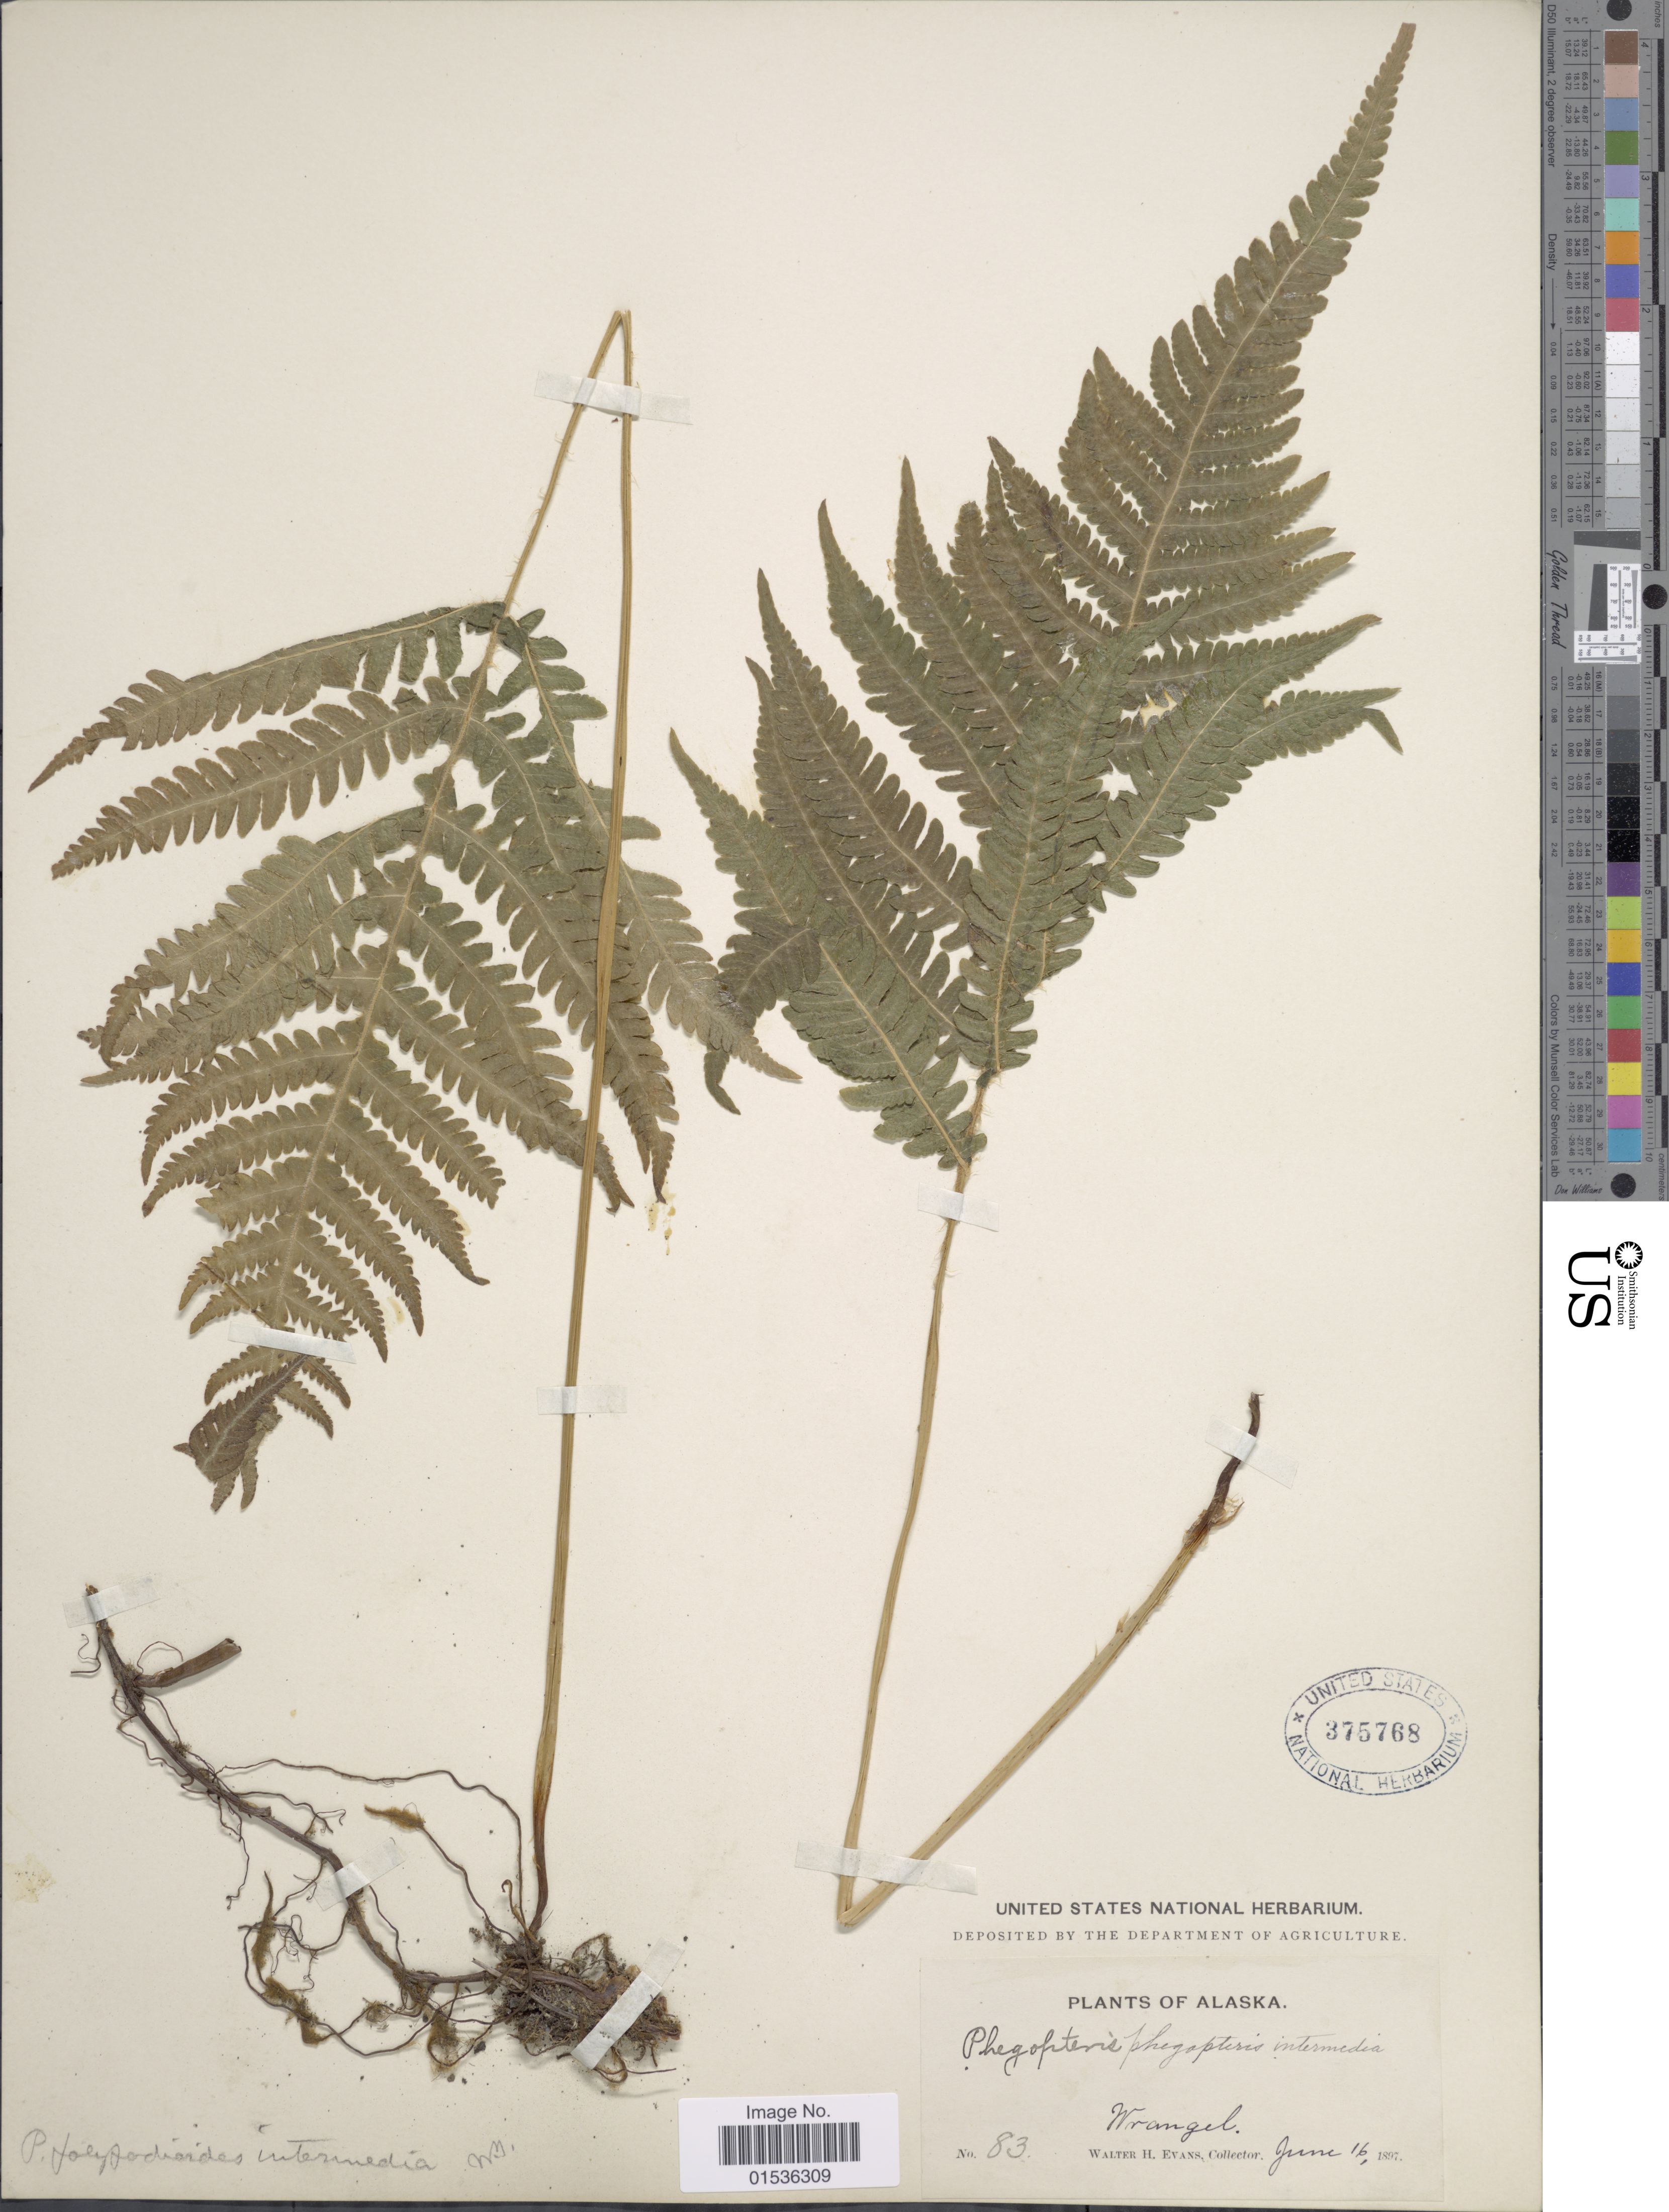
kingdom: Plantae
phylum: Tracheophyta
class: Polypodiopsida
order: Polypodiales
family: Thelypteridaceae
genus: Phegopteris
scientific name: Phegopteris connectilis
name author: (Michx.) Watt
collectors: W. E. Evans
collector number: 83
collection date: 1897-06-16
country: United States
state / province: Alaska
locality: Wrangell.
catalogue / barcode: US 375768